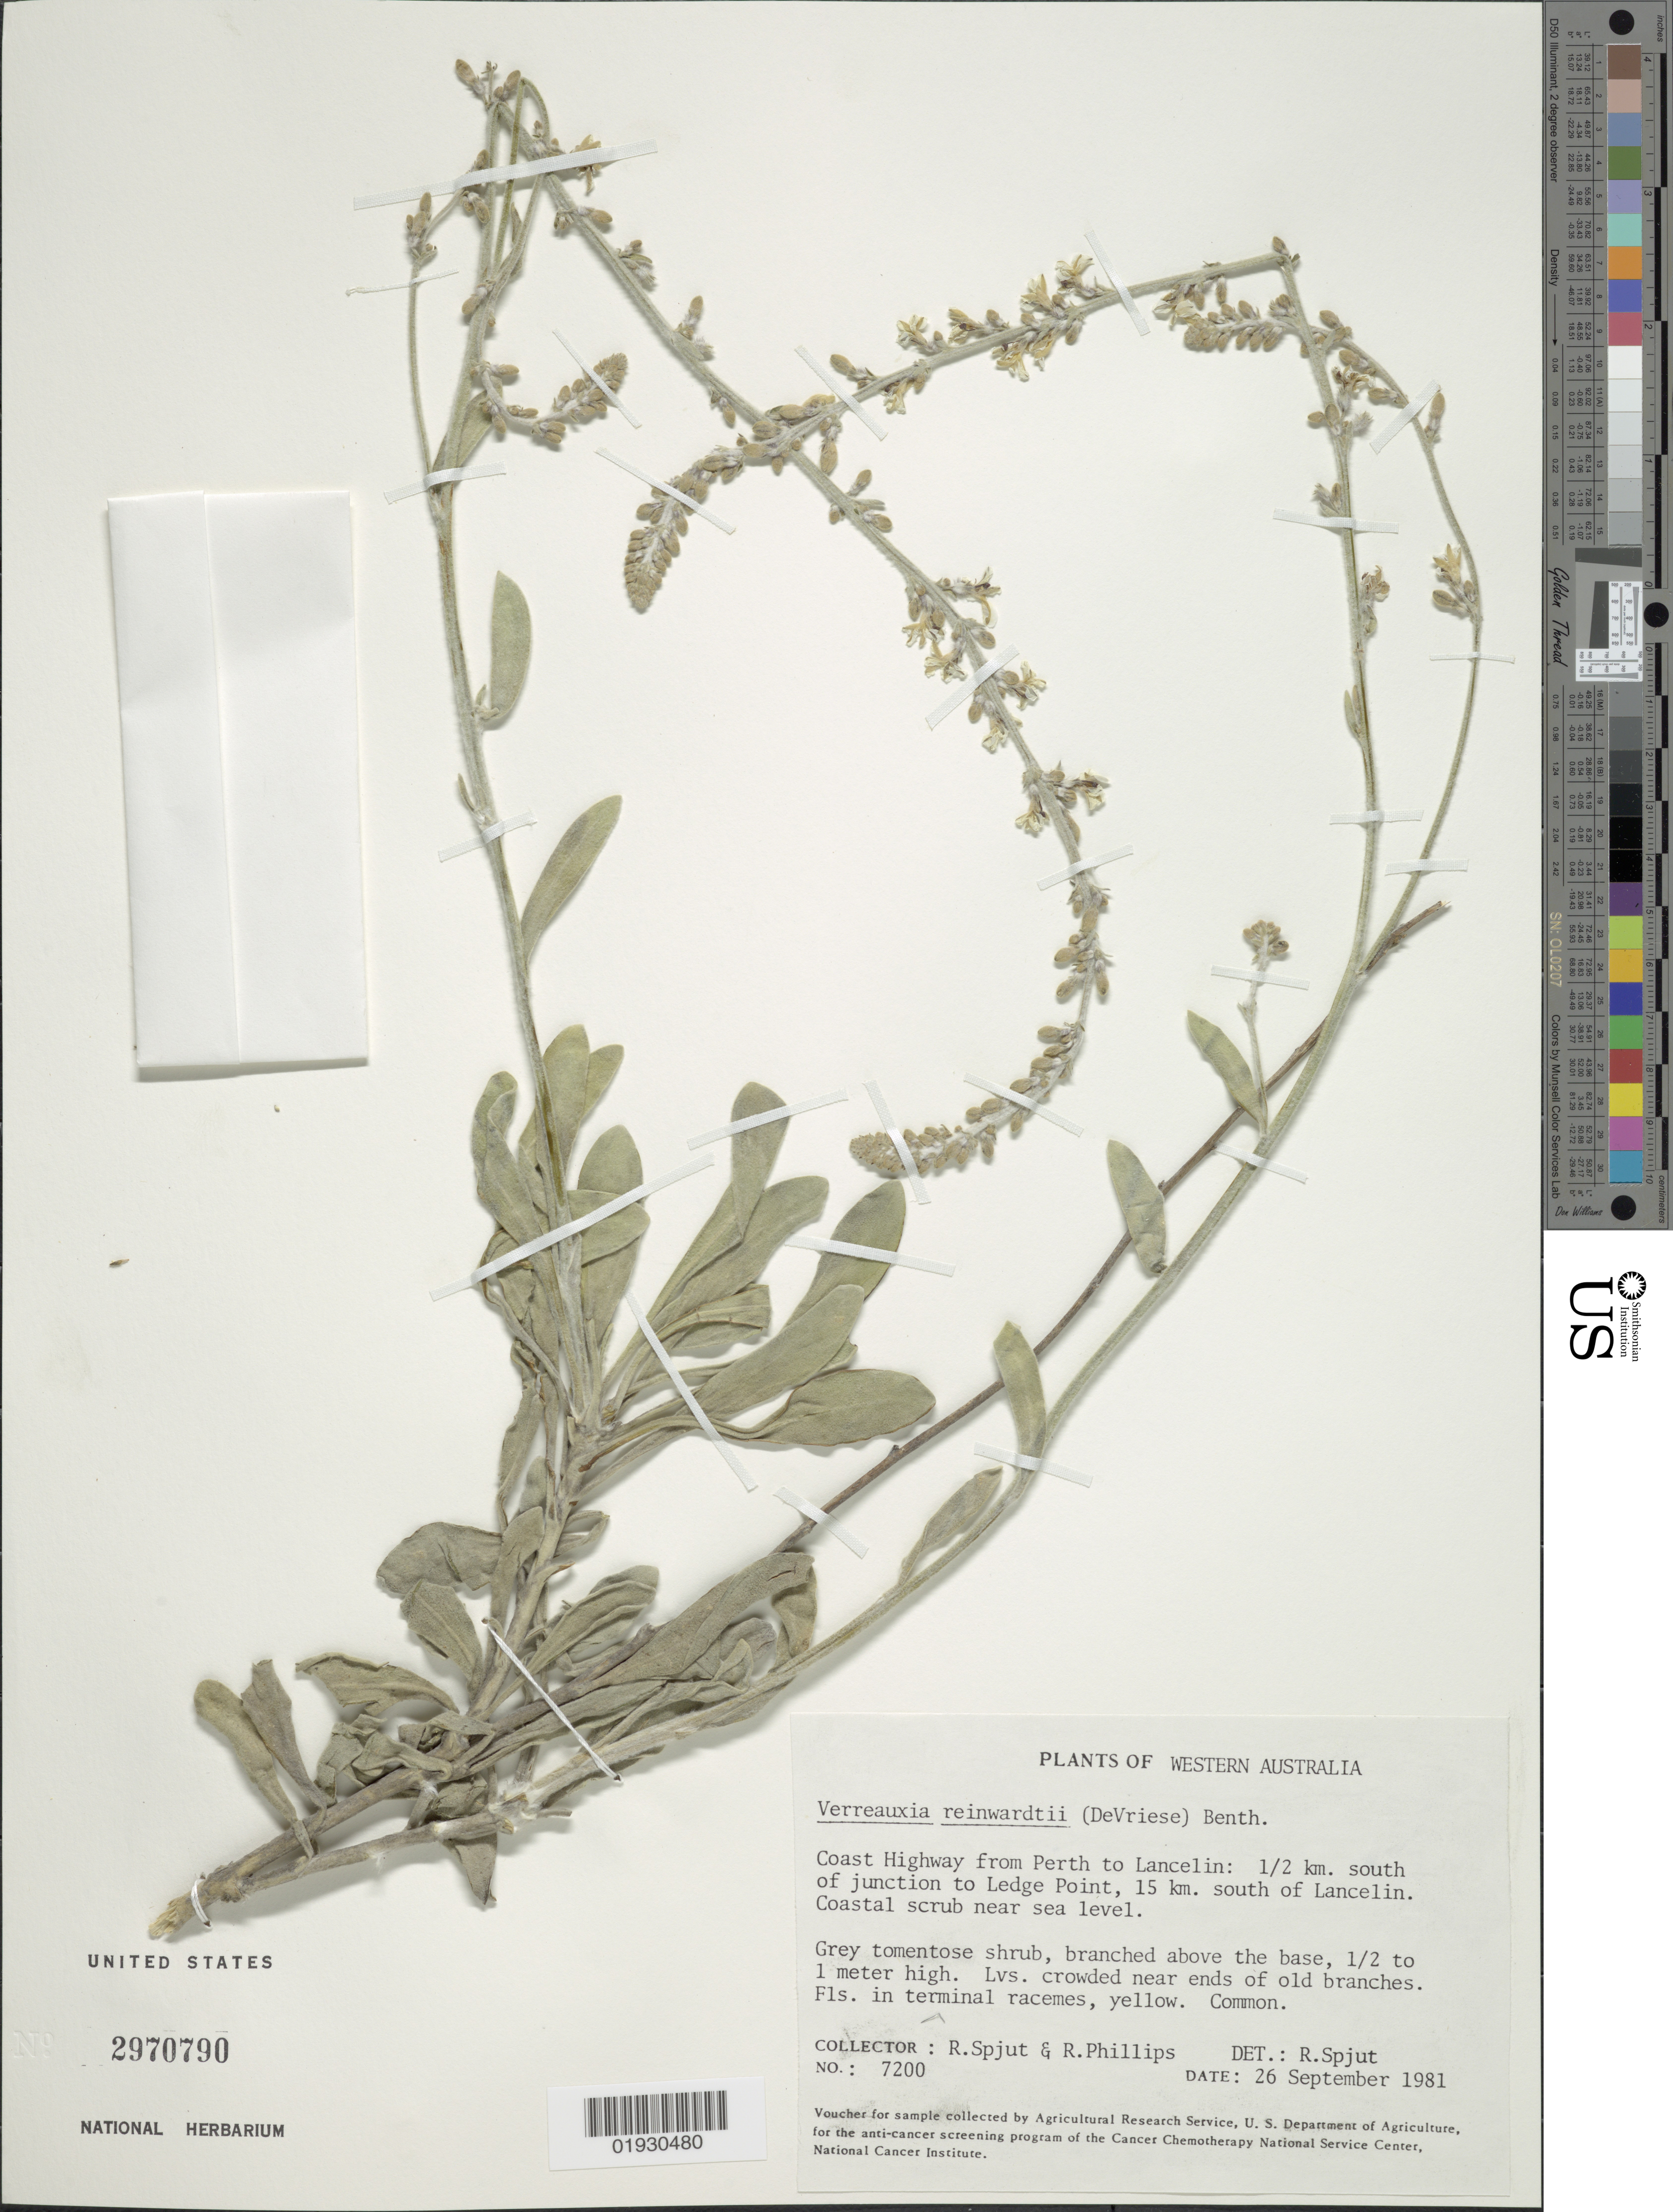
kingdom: Plantae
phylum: Tracheophyta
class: Magnoliopsida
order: Asterales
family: Goodeniaceae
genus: Verreauxia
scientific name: Verreauxia reinwardtii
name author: Benth.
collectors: R. Spjut & R. Phillips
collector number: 7200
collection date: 1981-09-26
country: Australia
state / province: Western Australia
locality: Coast Highway from Perth to Lancelin: 1/2 km. south of junction to Ledge Point, 15 km. south of Lancelin.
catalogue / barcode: US 2970790